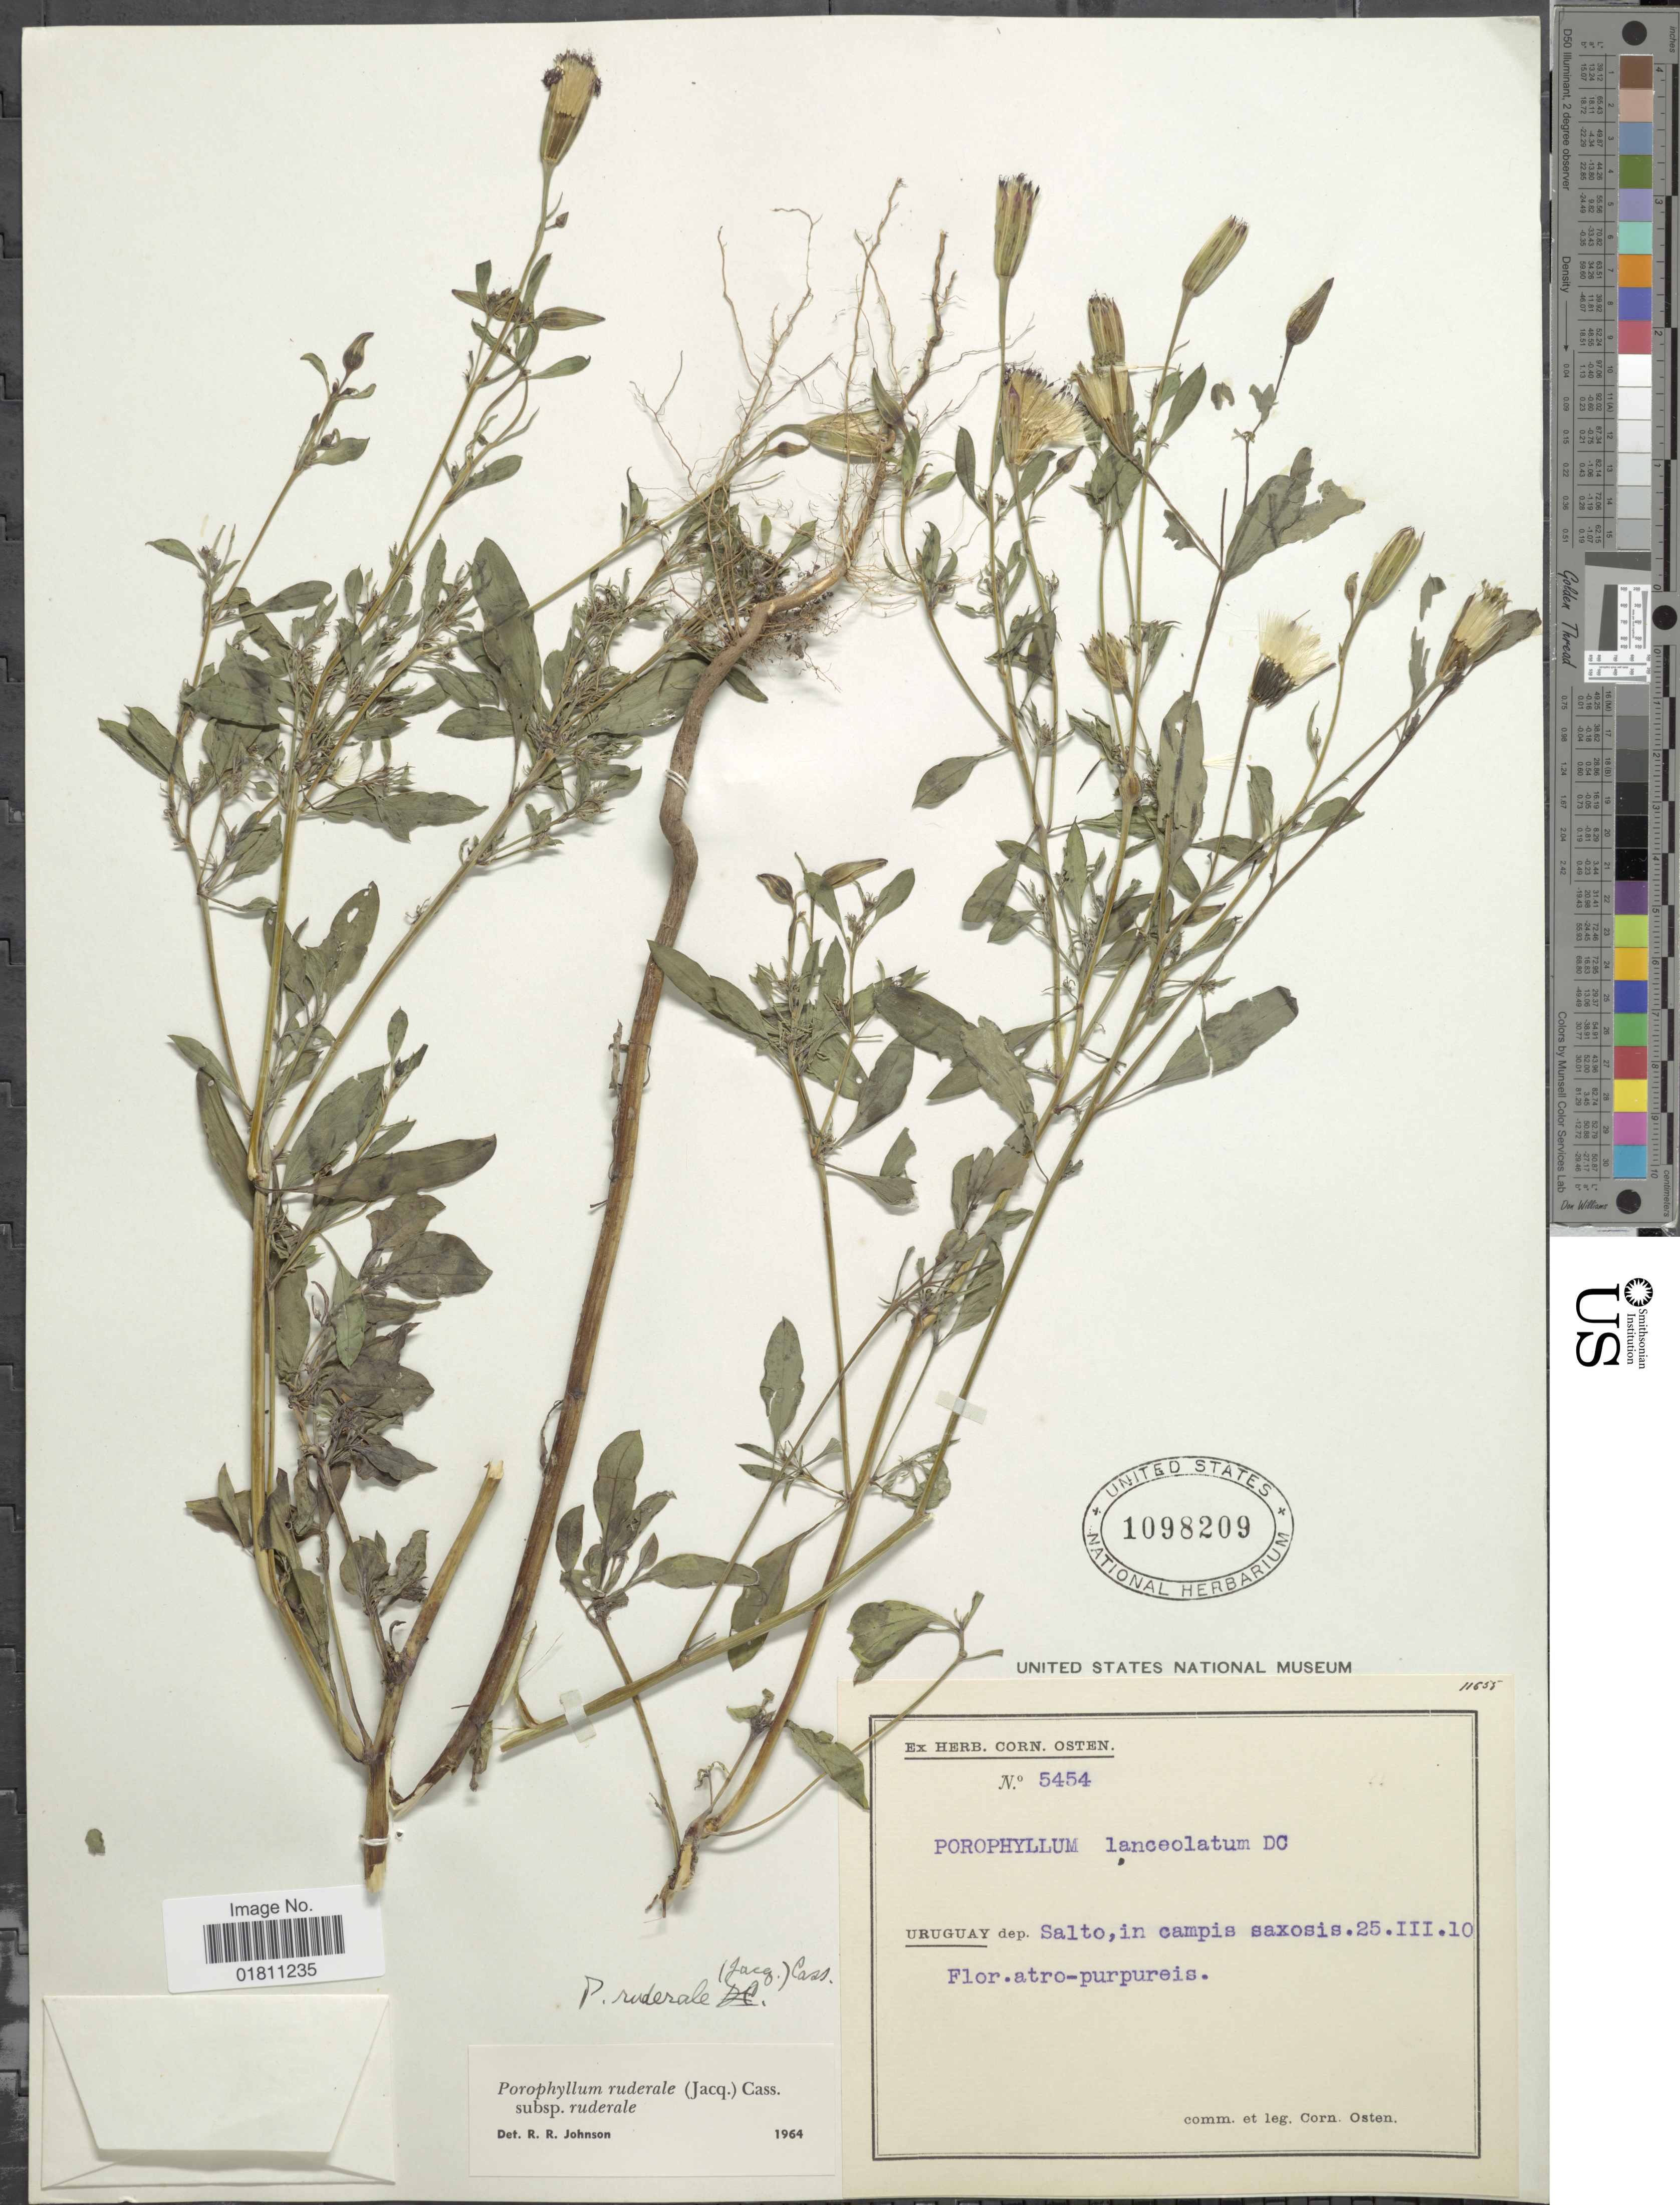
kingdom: Plantae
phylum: Tracheophyta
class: Magnoliopsida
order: Asterales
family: Asteraceae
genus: Porophyllum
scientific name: Porophyllum ruderale subsp. ruderale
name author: (Jacq.) Cass.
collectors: C. Osten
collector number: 5454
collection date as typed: Transcribed d/m/y: 25/3/10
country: Uruguay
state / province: Salto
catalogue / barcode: US 1098209